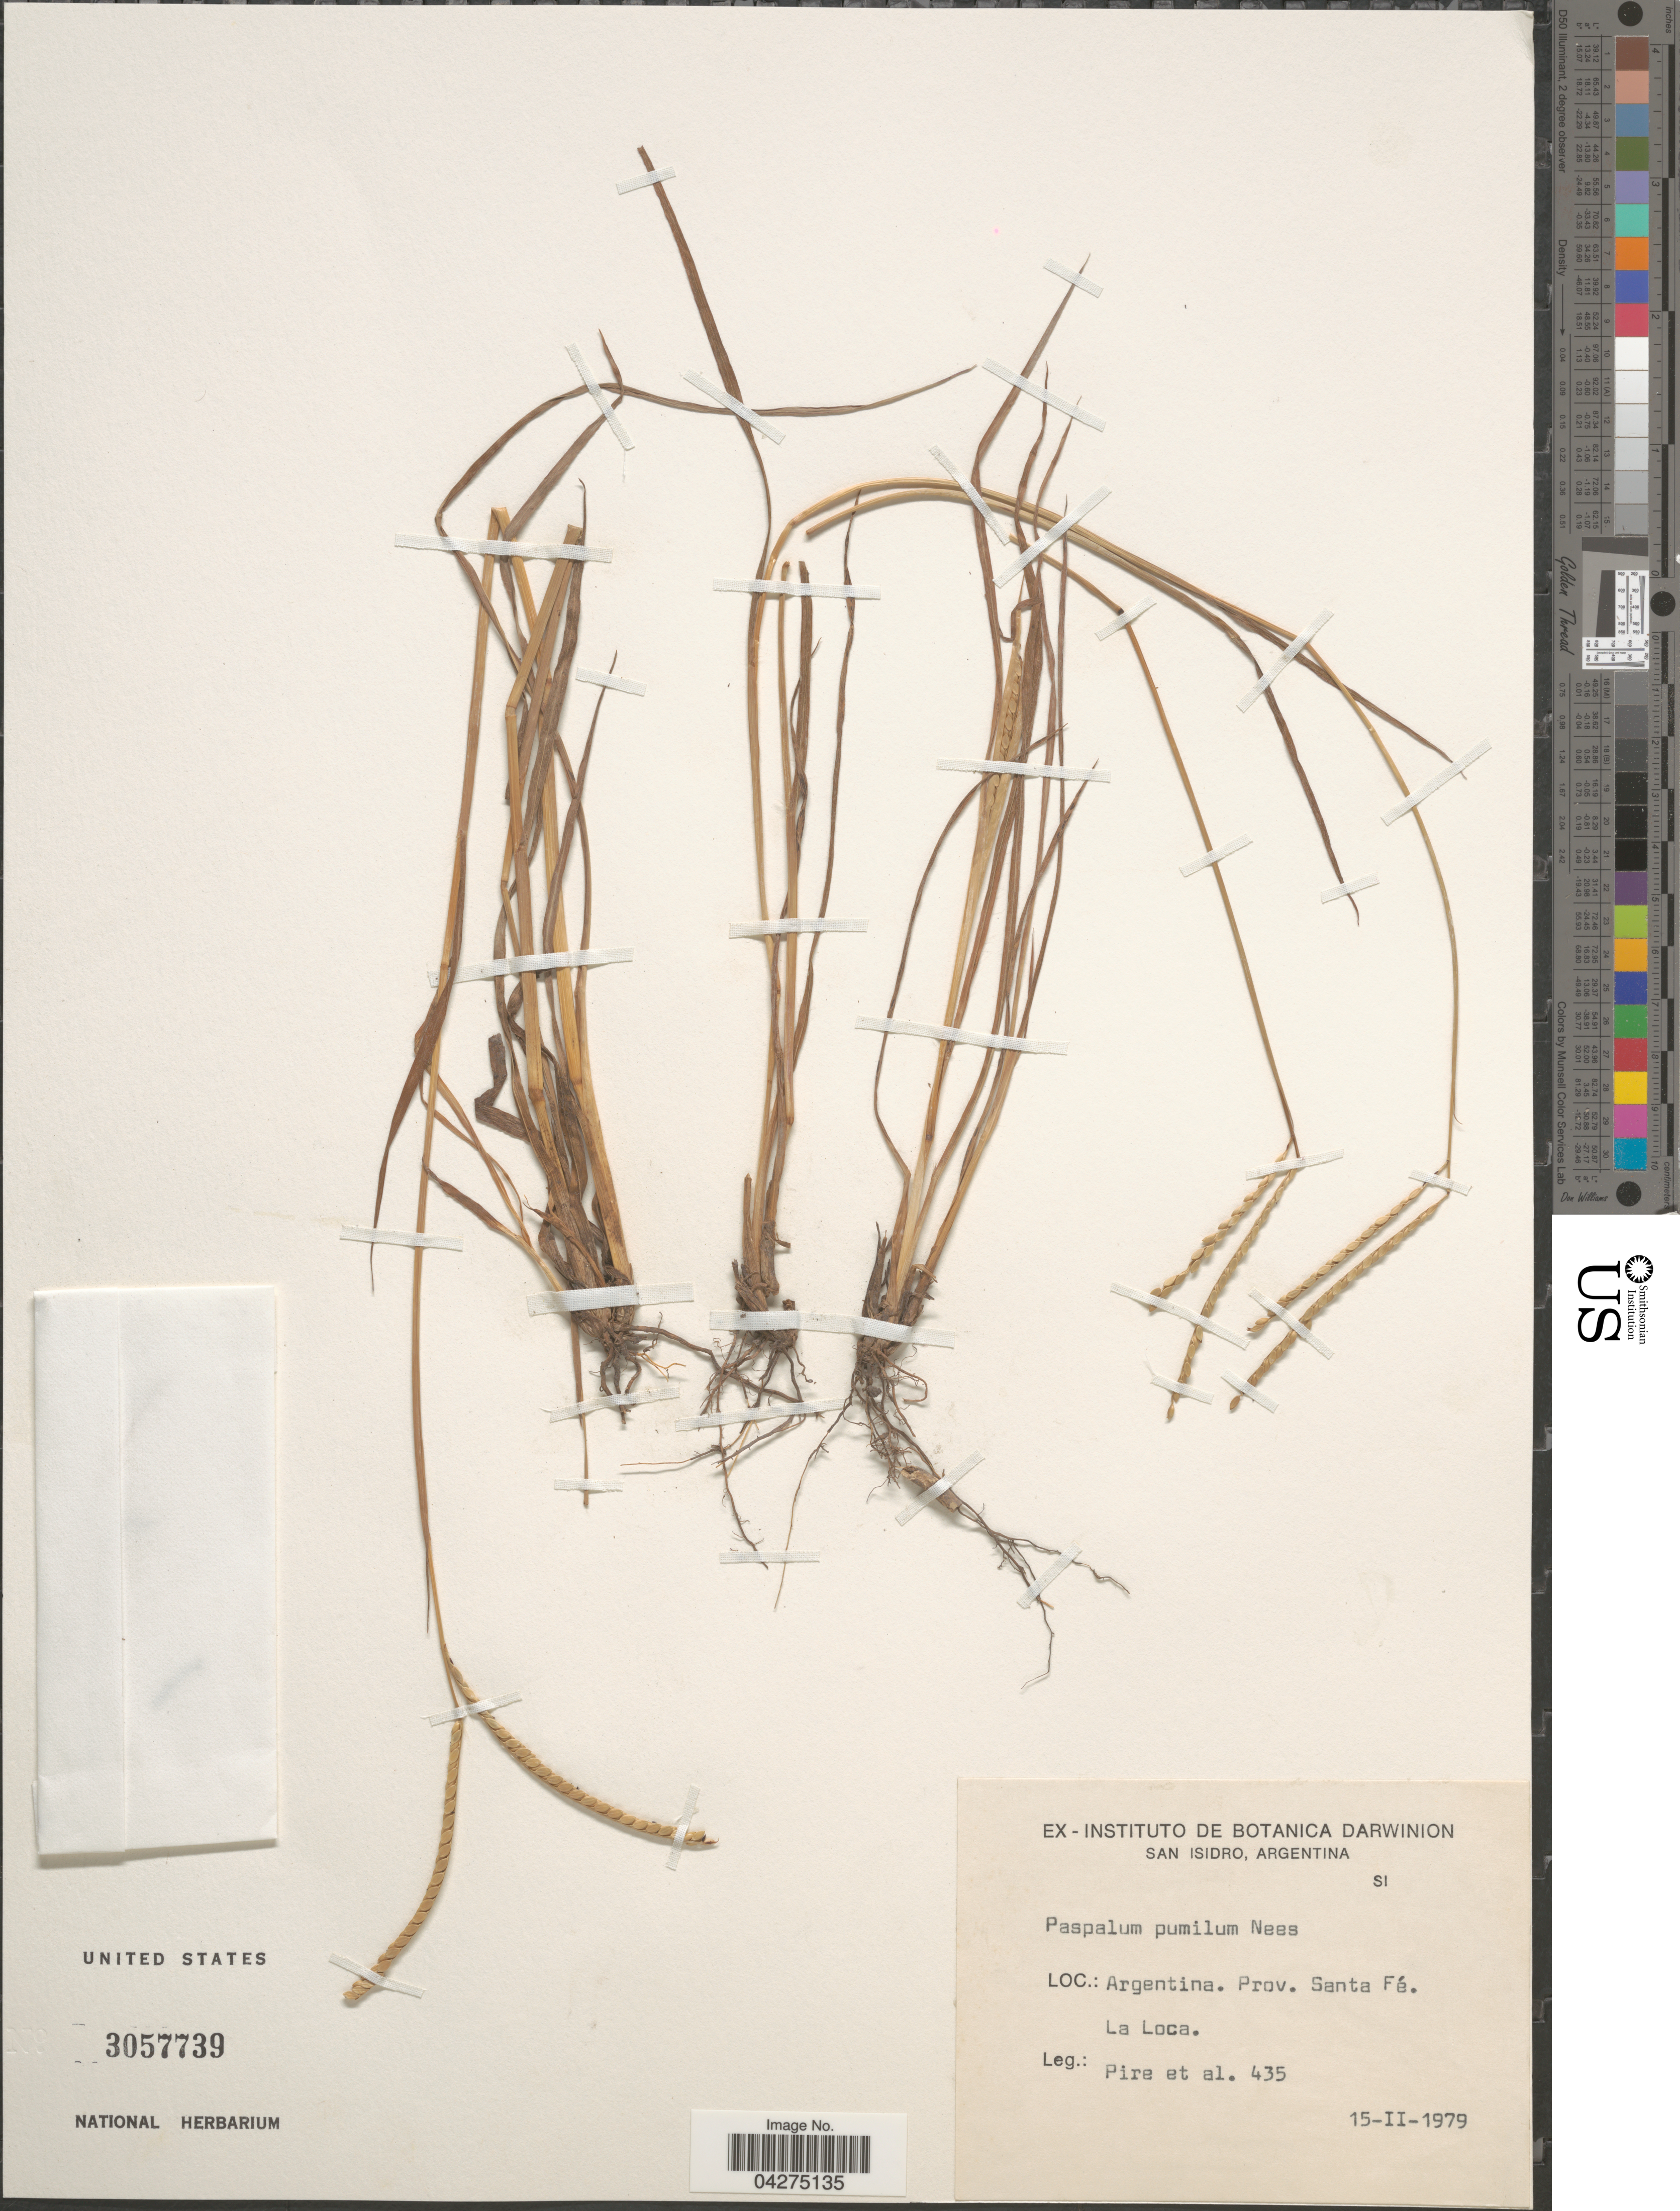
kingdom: Plantae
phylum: Tracheophyta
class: Liliopsida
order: Poales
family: Poaceae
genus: Paspalum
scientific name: Paspalum pumilum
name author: Nees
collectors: Piré & et al.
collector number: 435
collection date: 1979-02-15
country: Argentina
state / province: Santa Fe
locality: La Loca.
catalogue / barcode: US 3057739